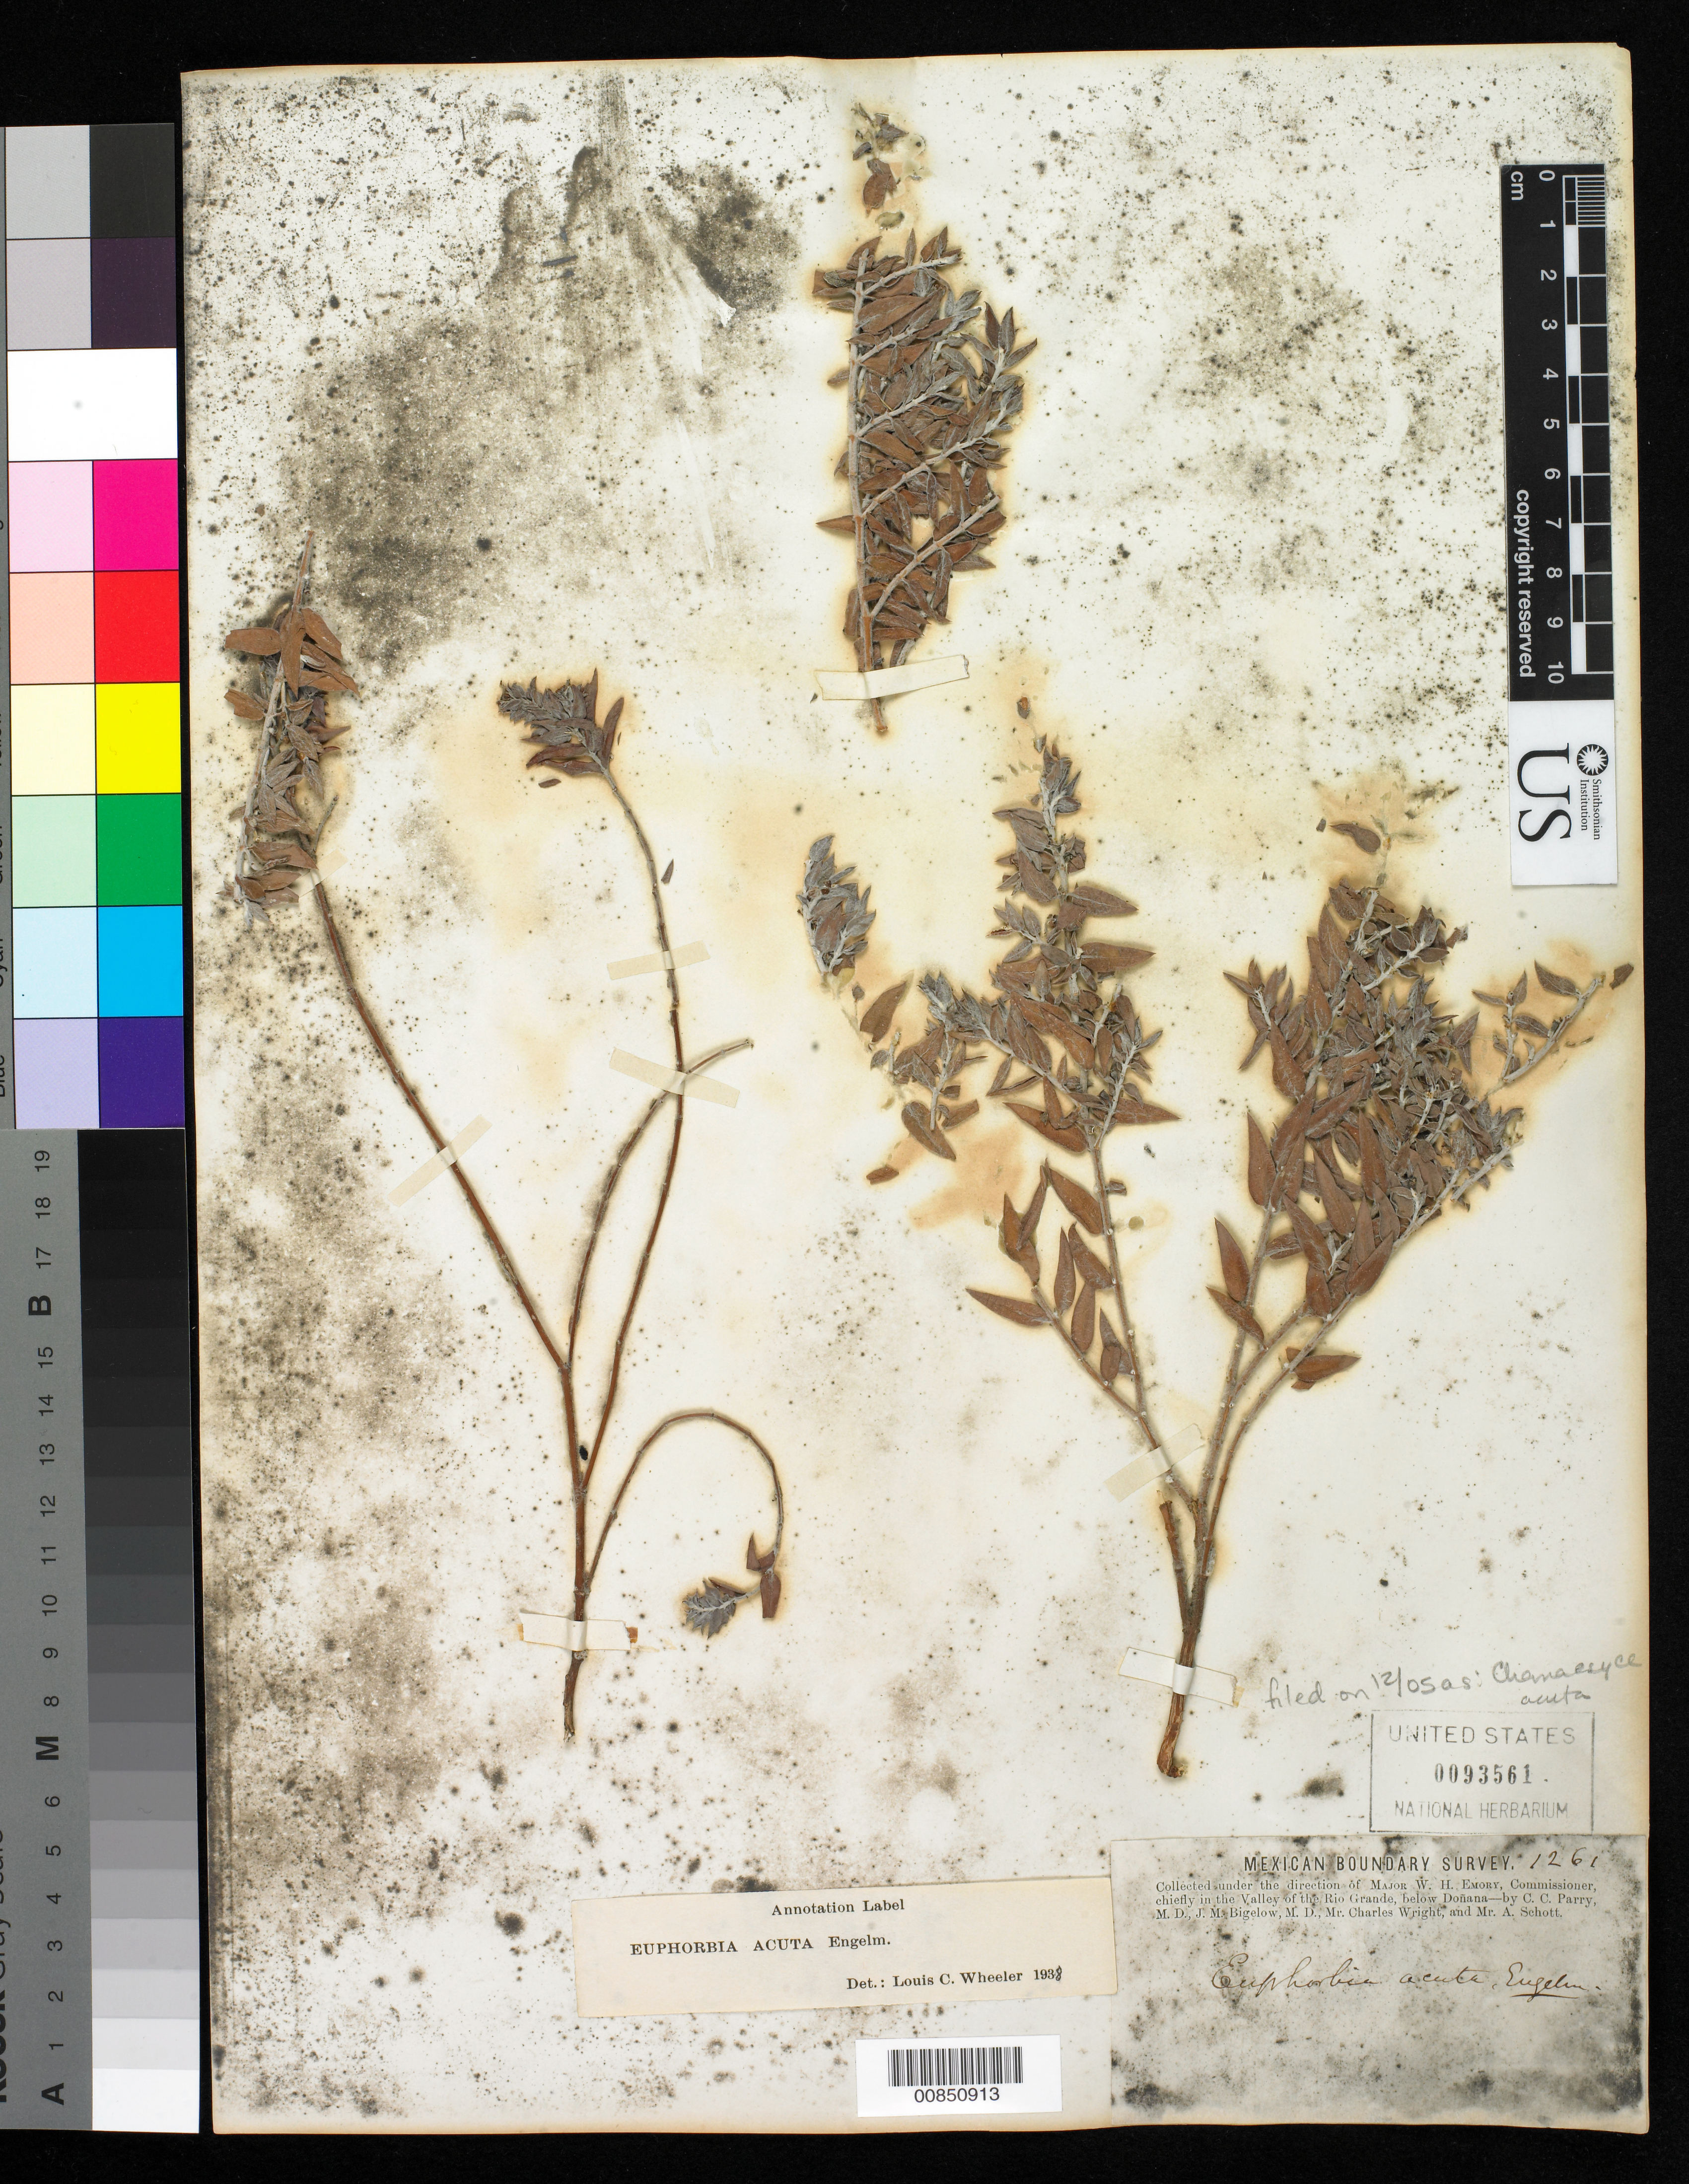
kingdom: Plantae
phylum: Tracheophyta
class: Magnoliopsida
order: Malpighiales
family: Euphorbiaceae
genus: Chamaesyce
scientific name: Chamaesyce acuta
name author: (Engelm.) Millsp.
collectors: C. C. Parry, J. M. Bigelow, C. Wright & A. C. V. Schott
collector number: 1261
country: United States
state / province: New Mexico / Texas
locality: Valley of the Rio Grande, below Doñana.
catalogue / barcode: US 93561